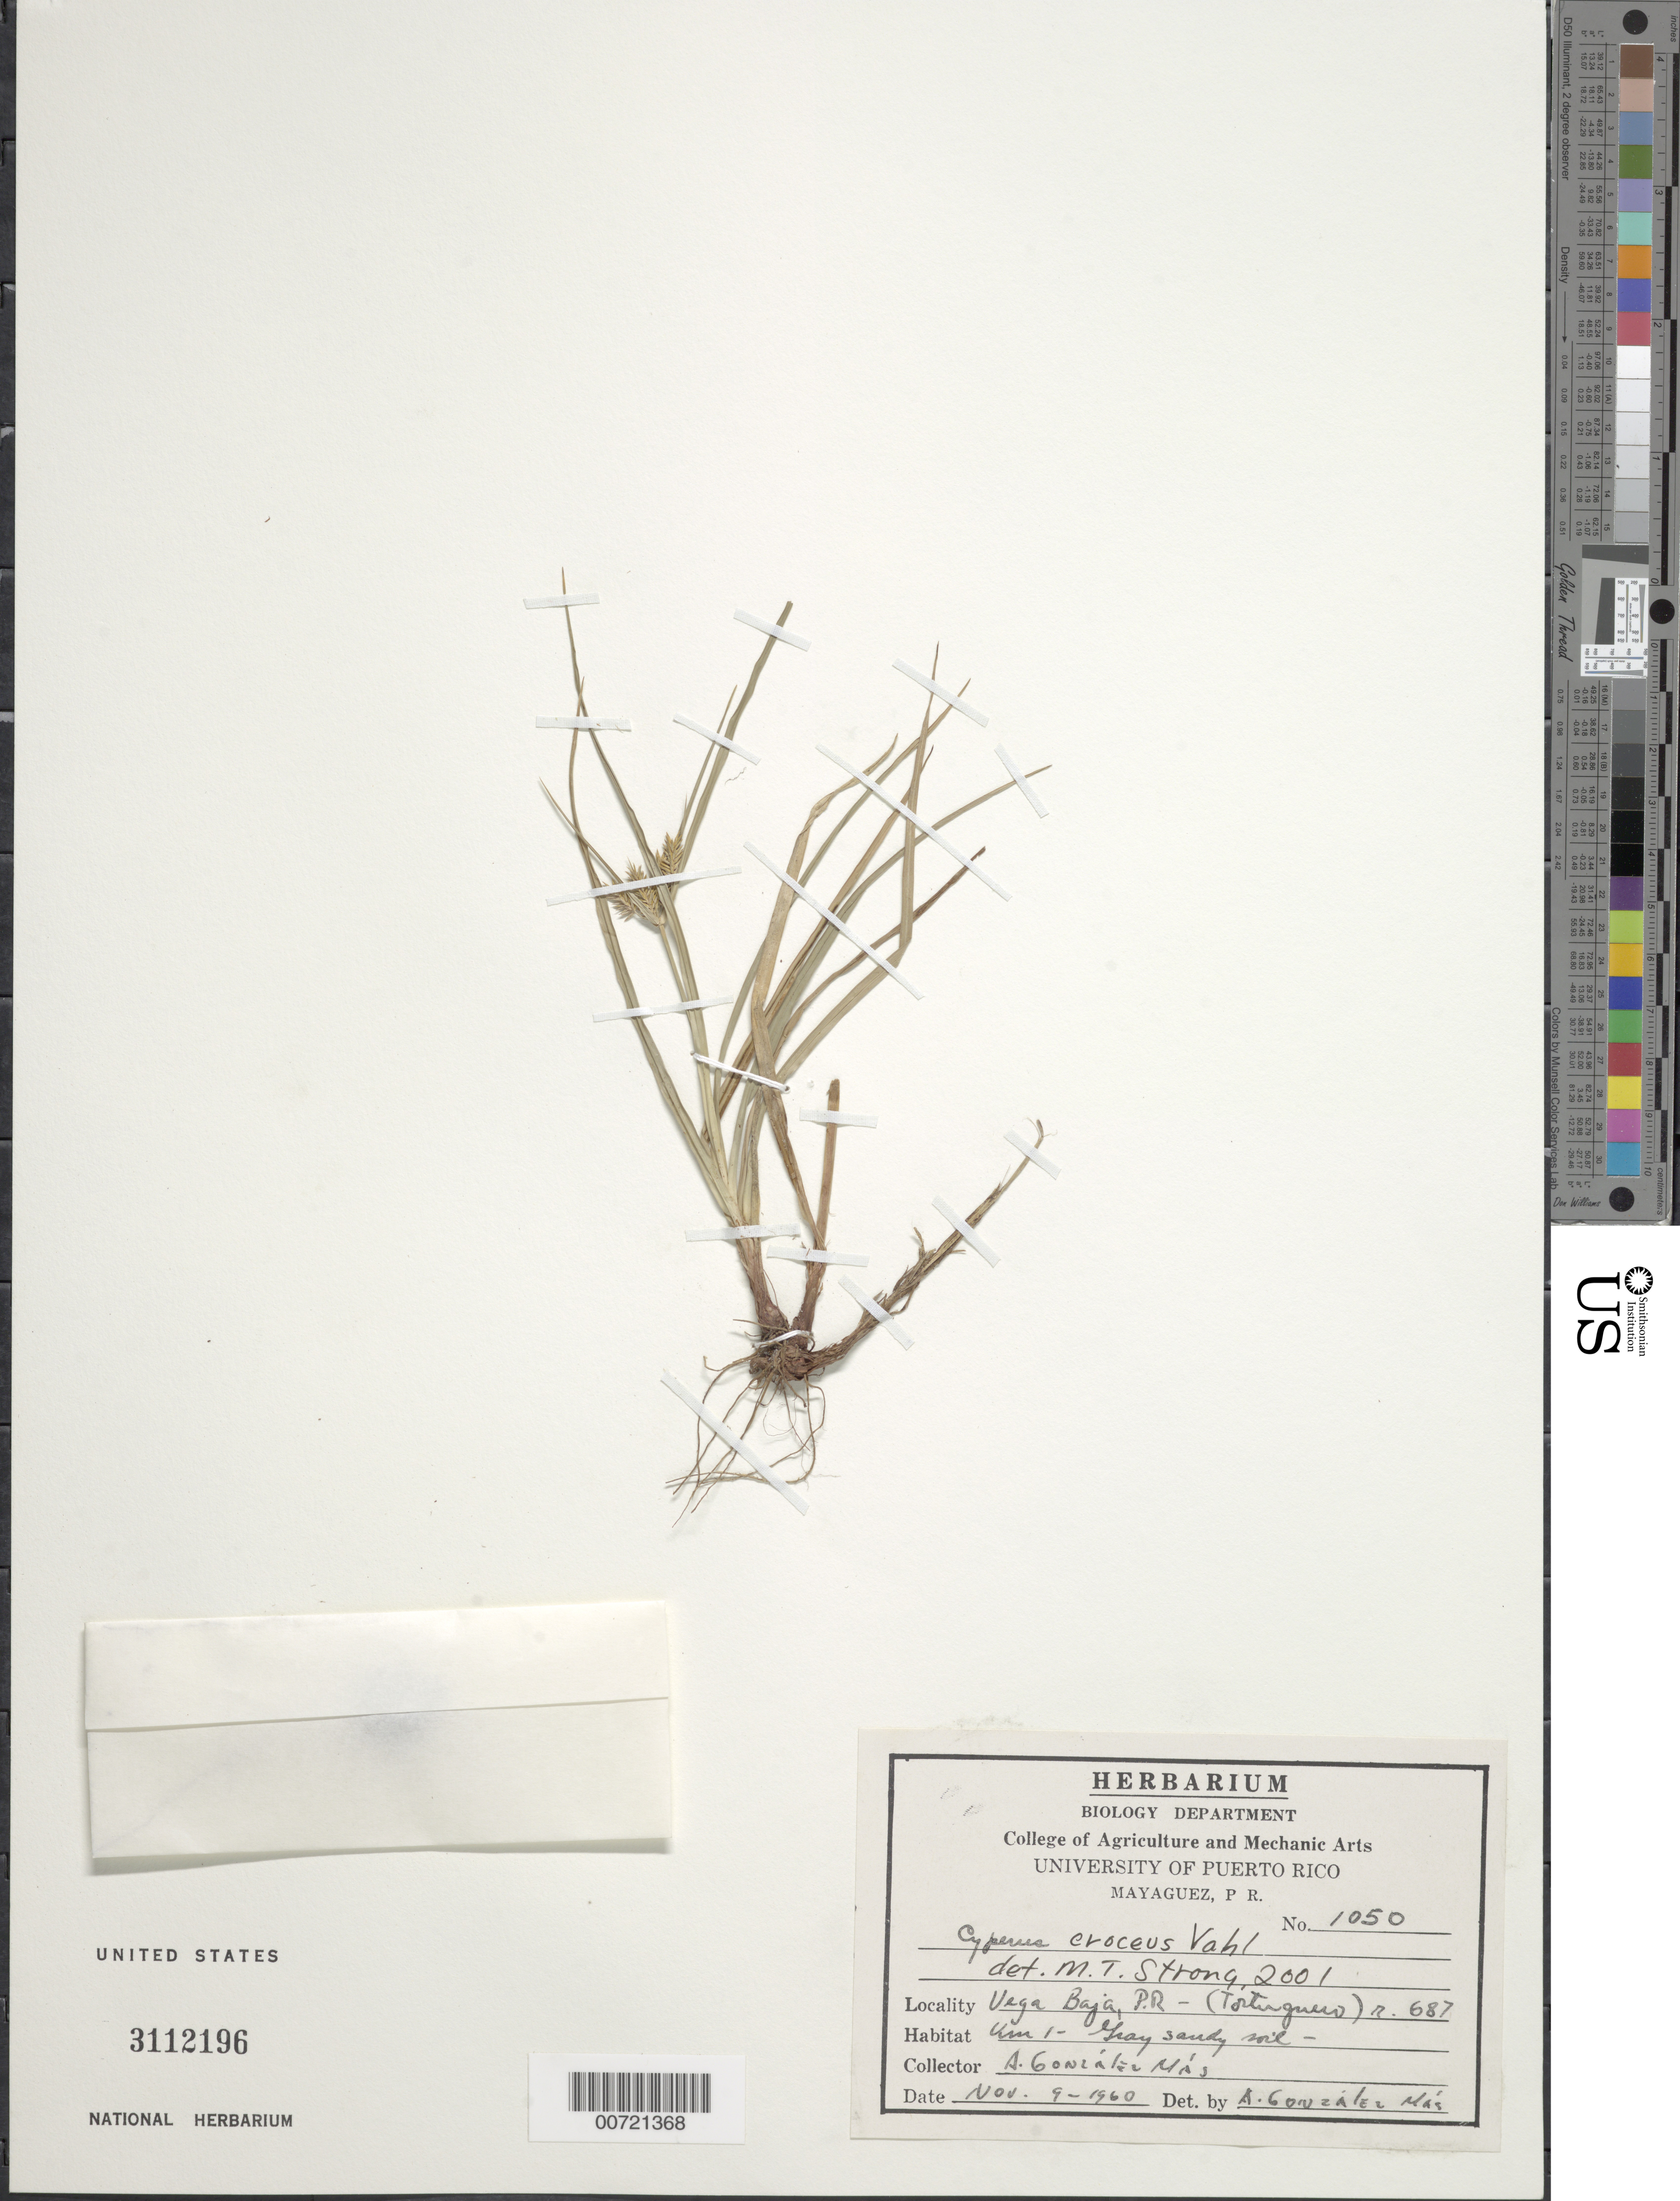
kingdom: Plantae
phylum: Tracheophyta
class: Liliopsida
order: Poales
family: Cyperaceae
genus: Cyperus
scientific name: Cyperus croceus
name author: Vahl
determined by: Strong, M. T., (US), Smithsonian Institution - National Museum of Natural History (UNITED STATES)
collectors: A. González Más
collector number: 1050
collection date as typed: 09 Nov 1960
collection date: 1960-11-09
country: Puerto Rico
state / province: Manatí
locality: Vega Baja: Tortuguero, Rd. 687, km 1.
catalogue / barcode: US 3112196